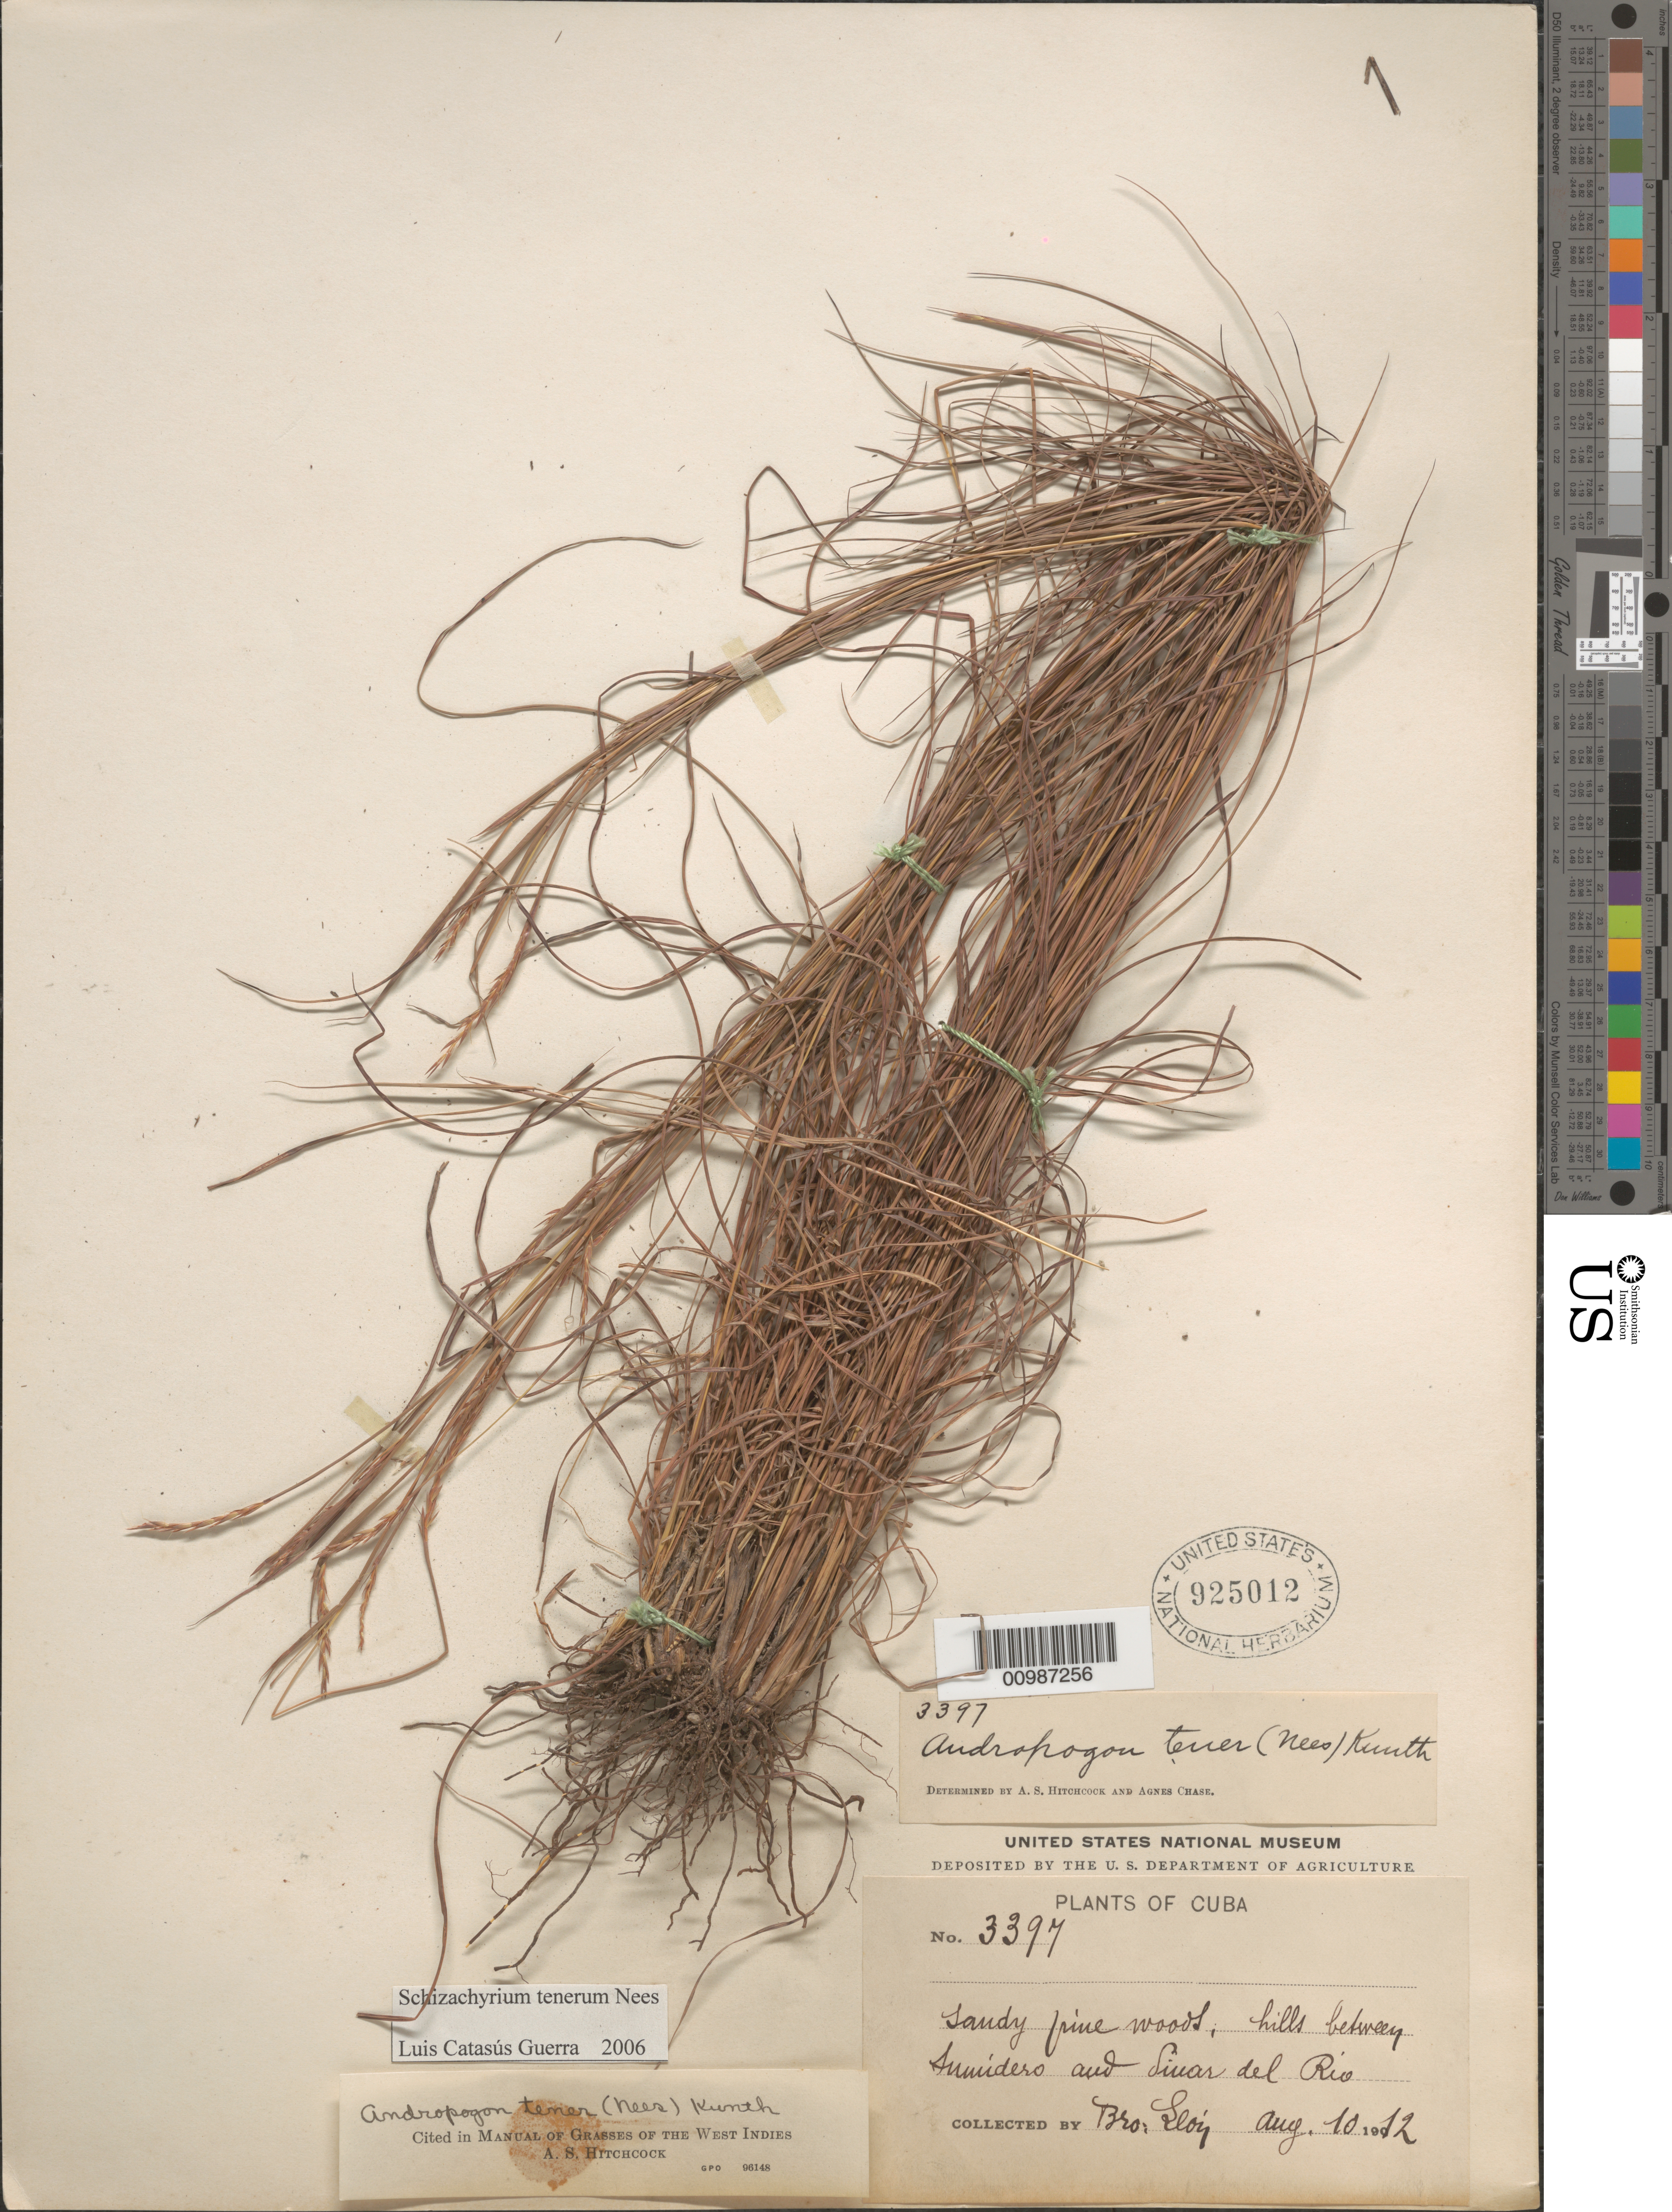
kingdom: Plantae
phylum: Tracheophyta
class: Liliopsida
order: Poales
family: Poaceae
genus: Andropogon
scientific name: Andropogon tener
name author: (Nees) Kunth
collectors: Bro. León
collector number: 3397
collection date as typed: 10 Aug 1912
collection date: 1912-08-10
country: Cuba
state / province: Pinar del Rio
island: Cuba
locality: Sumidero and Pinar del Rio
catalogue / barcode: US 925012